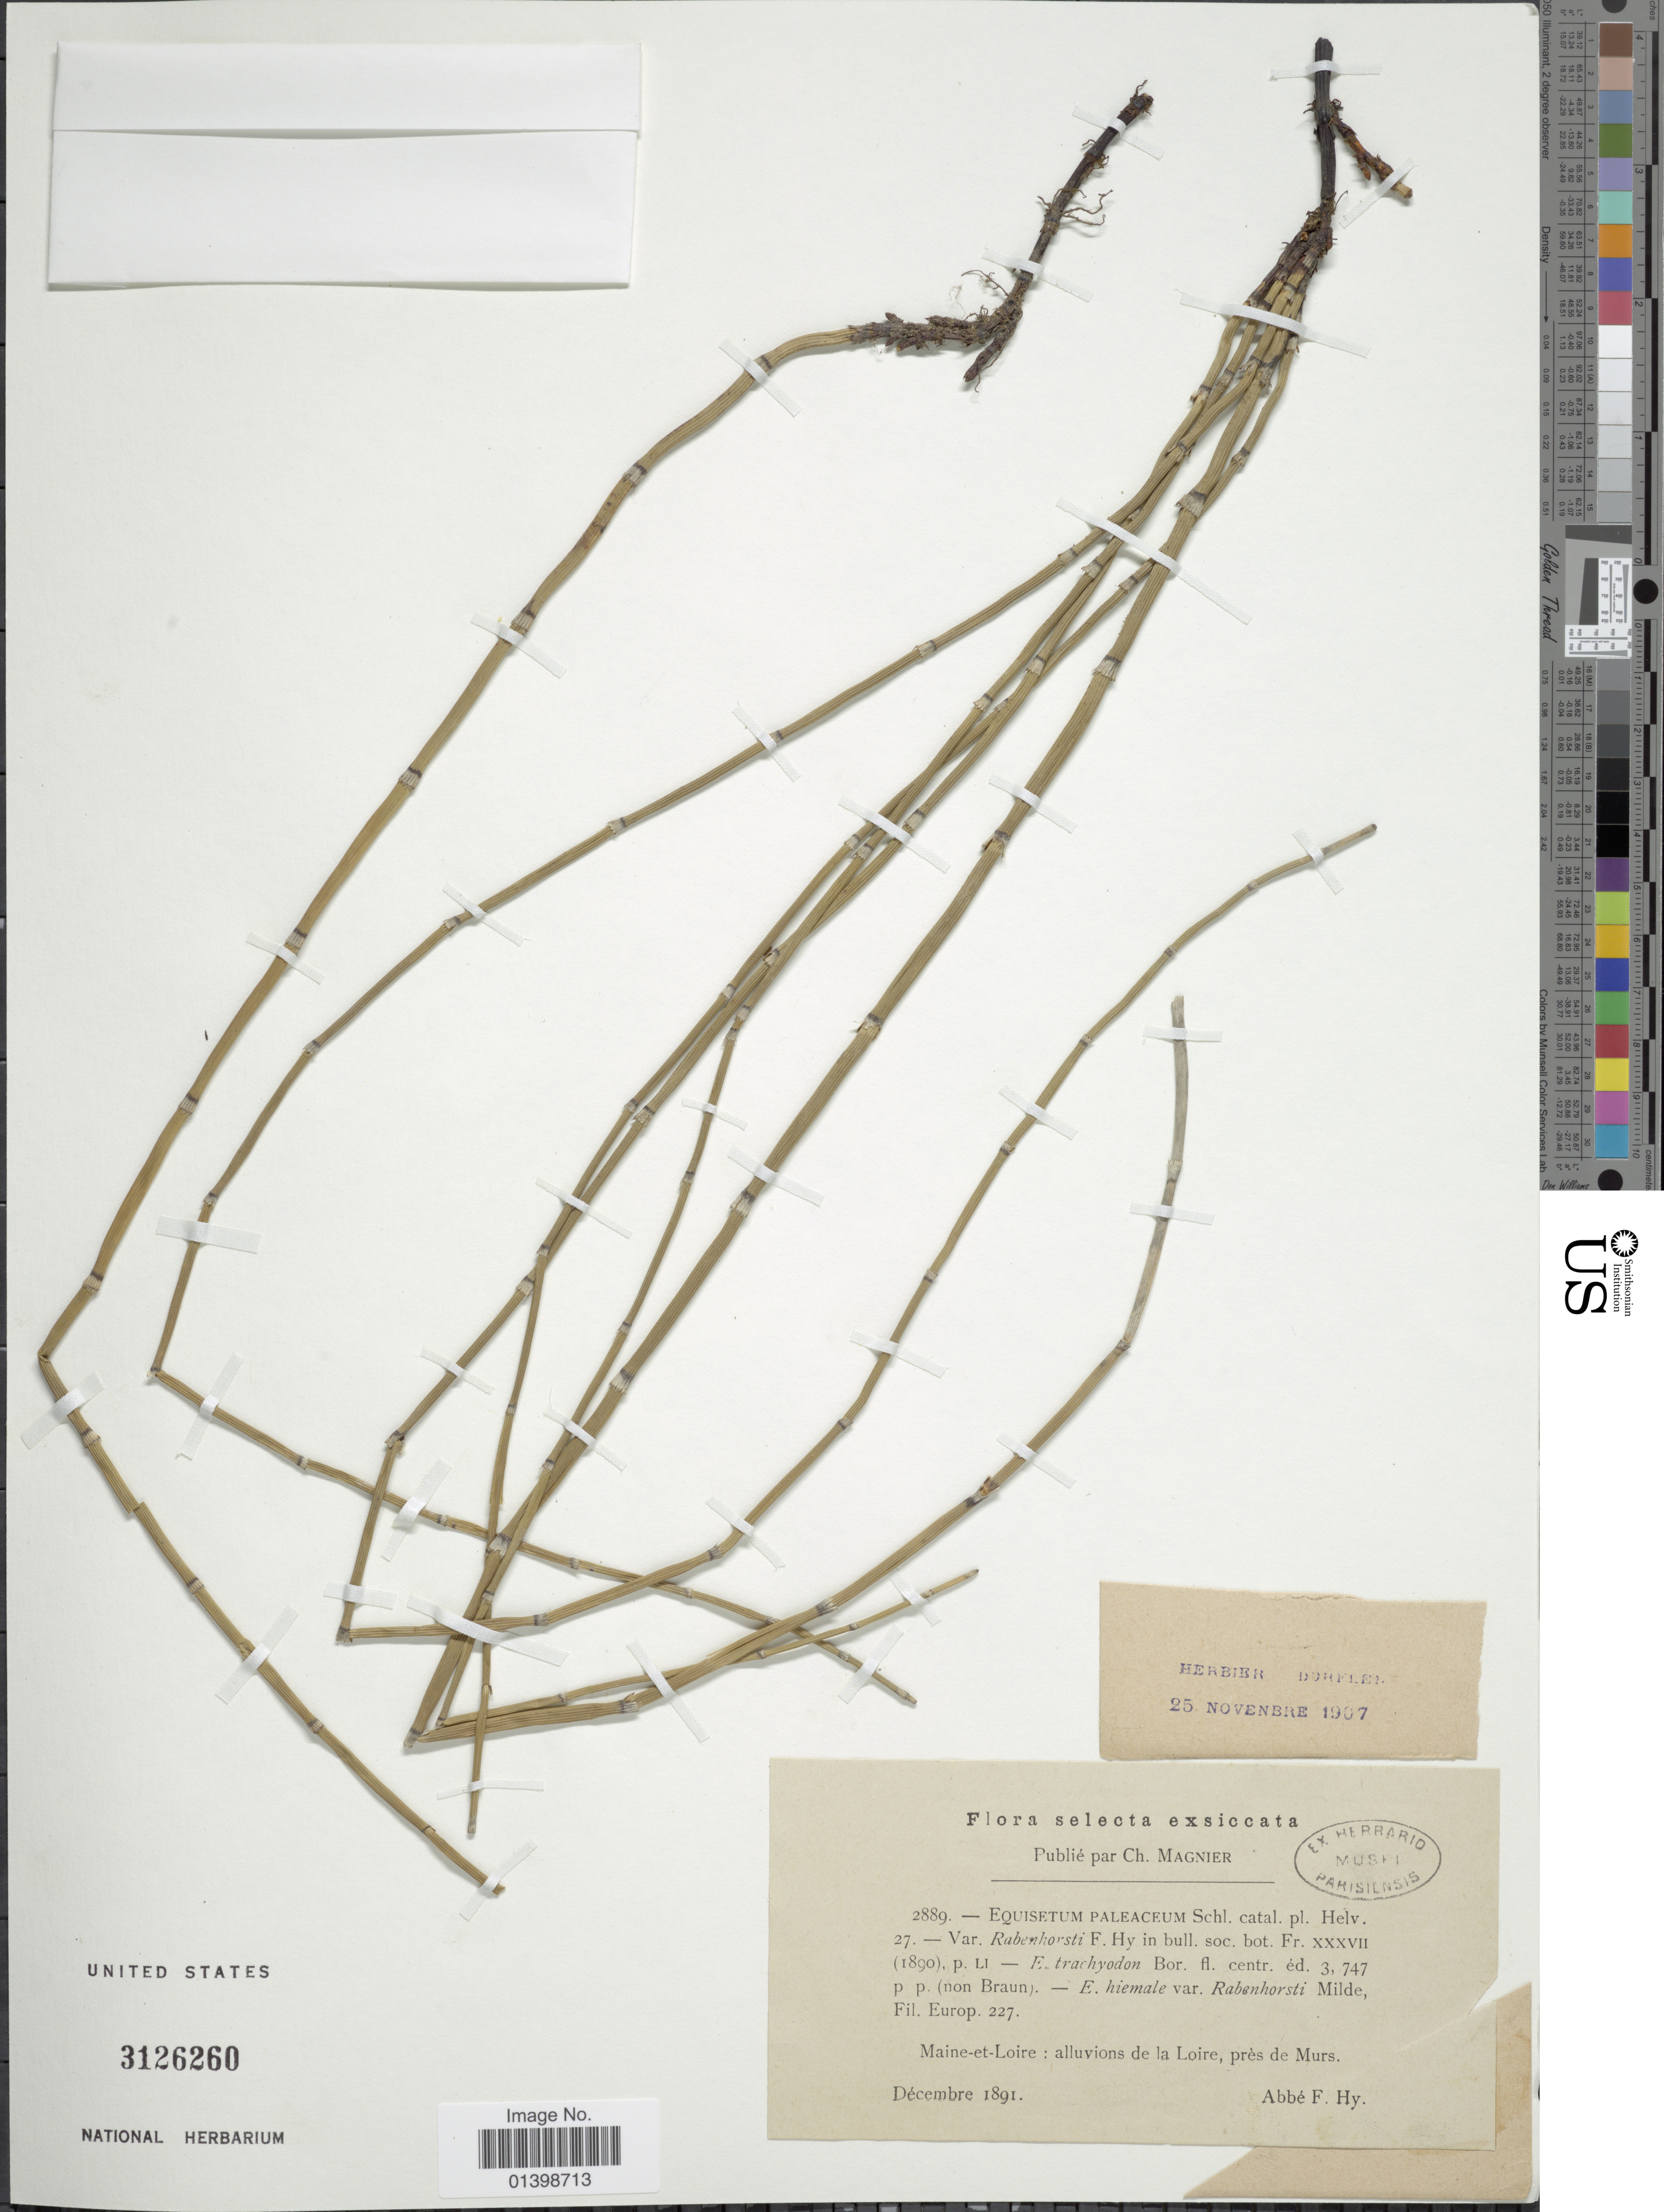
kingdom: Plantae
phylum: Tracheophyta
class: Polypodiopsida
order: Equisetales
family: Equisetaceae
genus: Equisetum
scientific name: Equisetum moorei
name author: Newman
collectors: A. Hy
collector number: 2889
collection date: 1891-12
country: France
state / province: Pays de la Loire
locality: Maine-et-Loire; alluvions de la Loire, près de Murs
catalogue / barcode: US 3126260